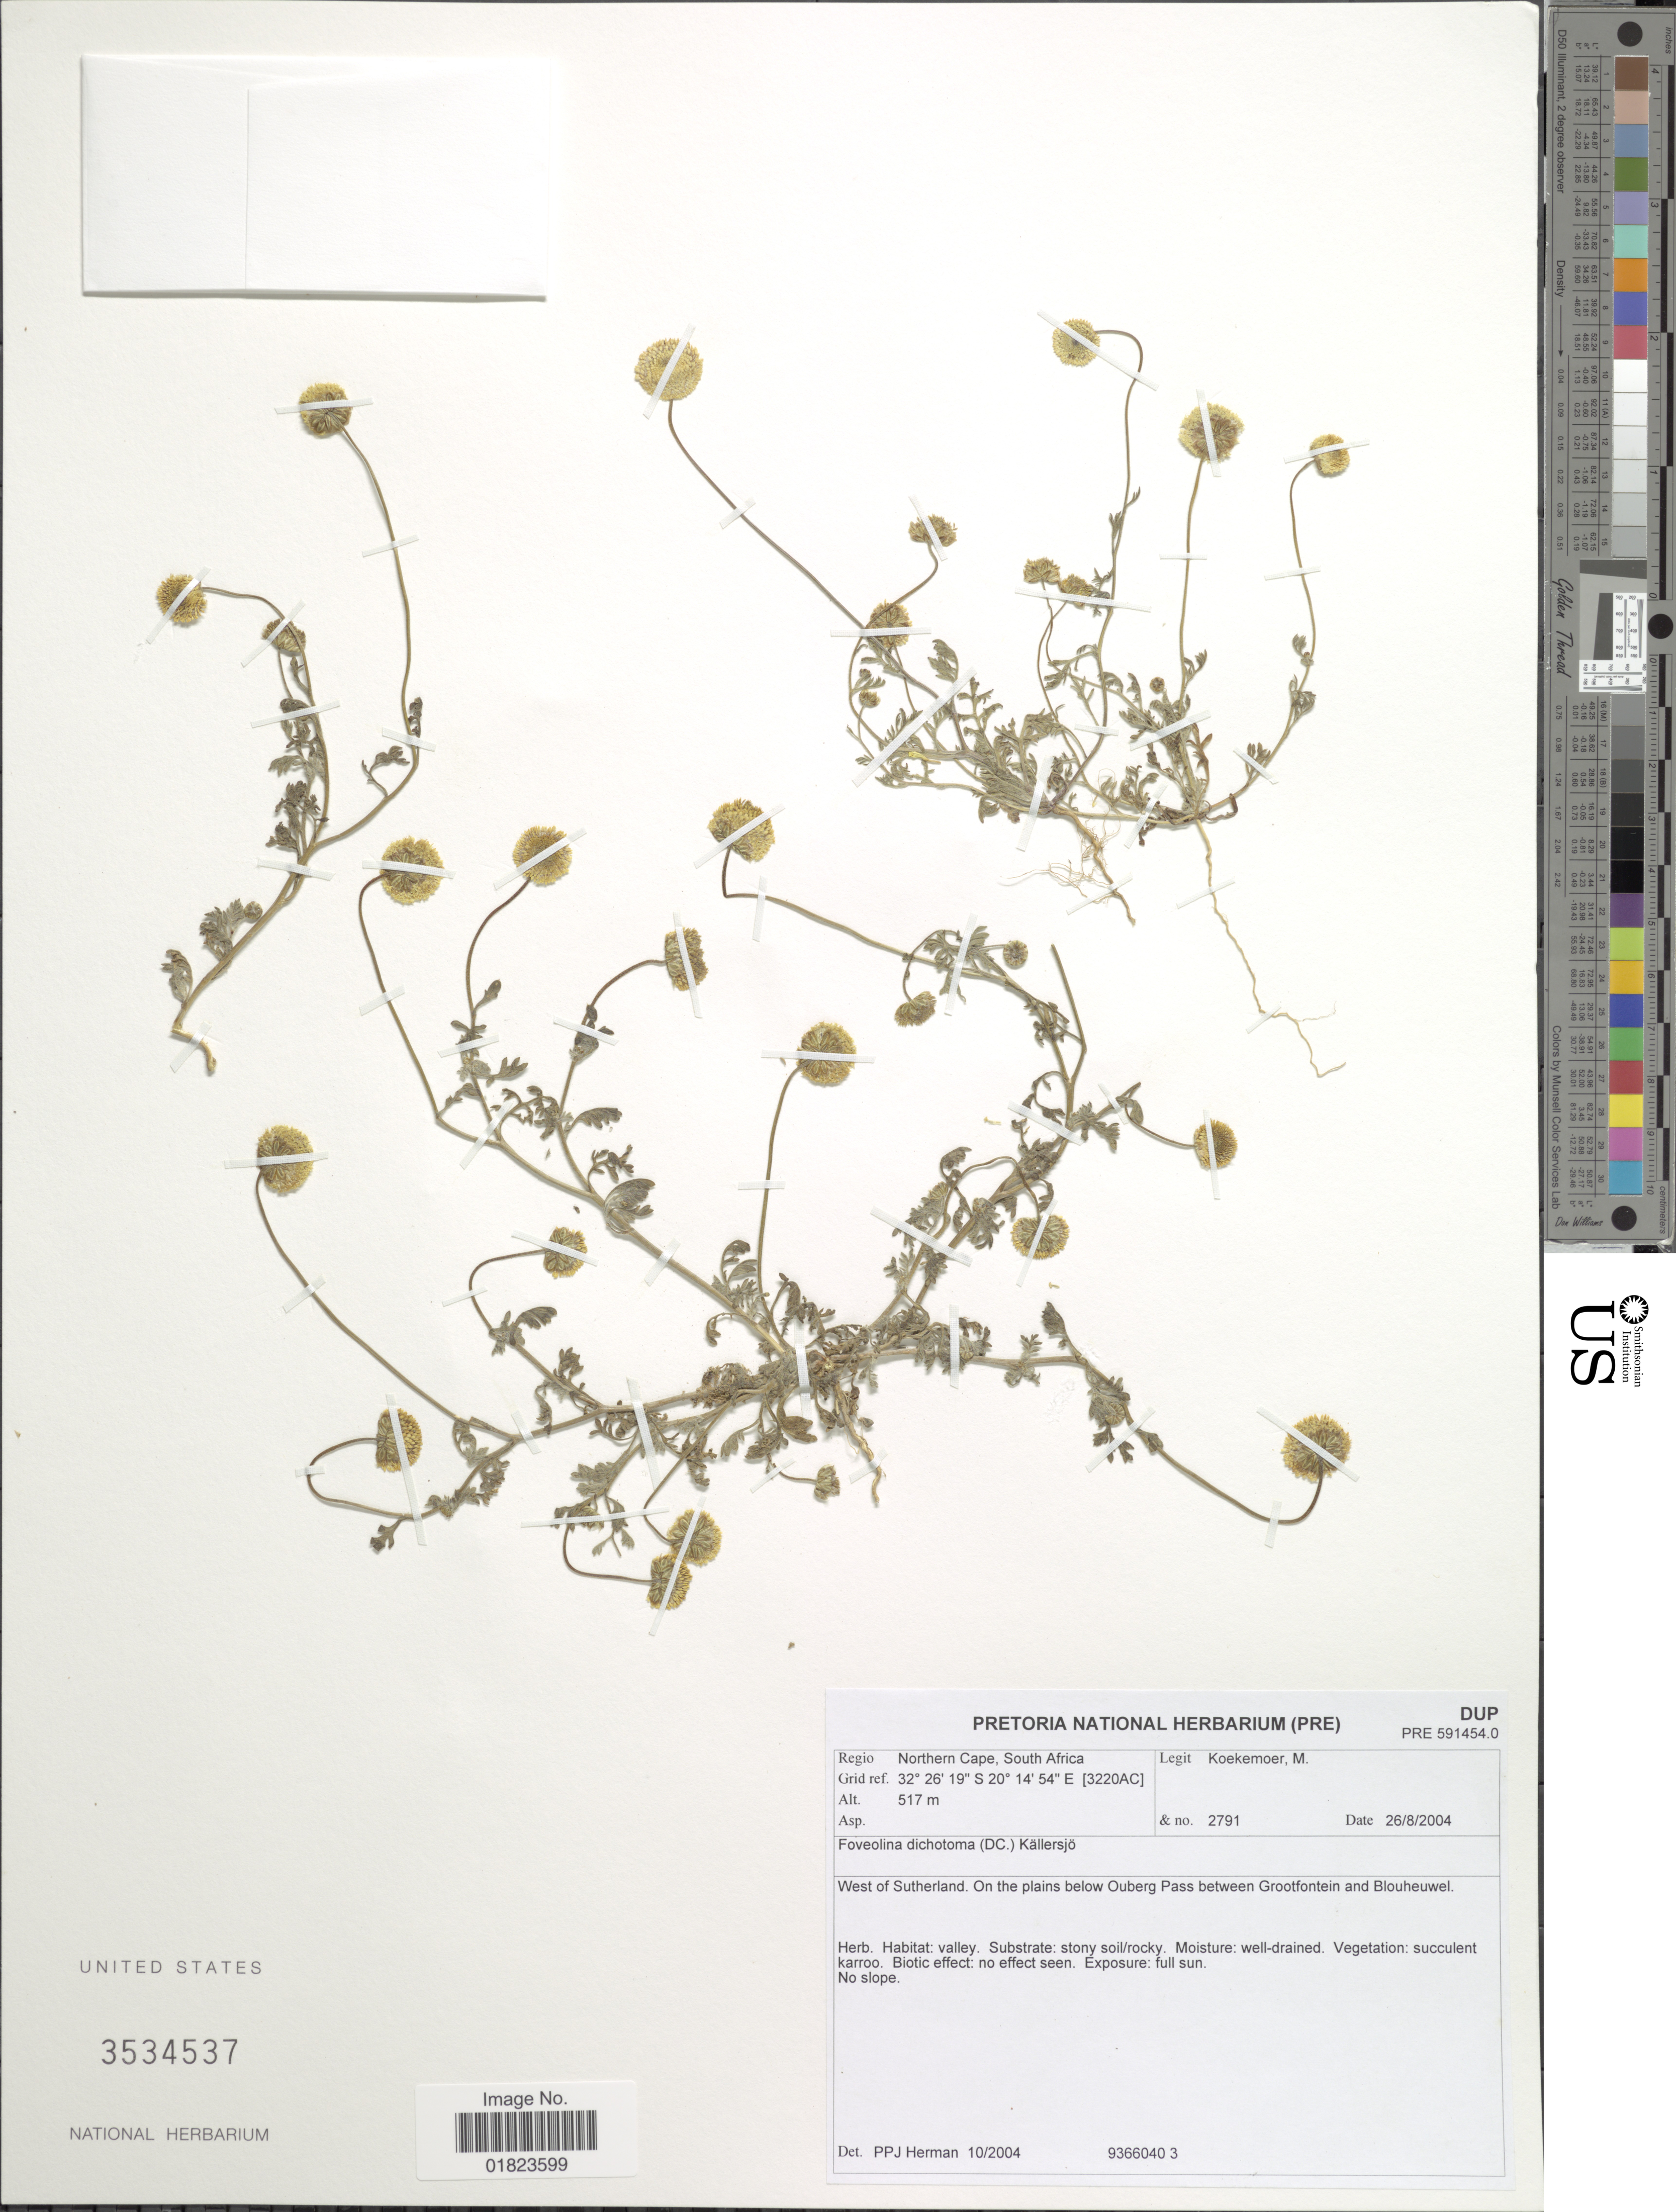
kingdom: Plantae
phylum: Tracheophyta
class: Magnoliopsida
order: Asterales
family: Asteraceae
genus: Foveolina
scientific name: Foveolina dichotoma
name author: (DC.) Källersjö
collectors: M. Koekemoer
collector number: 2791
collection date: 2004-08-26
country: South Africa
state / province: Northern Cape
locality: Regio Northern Cape, South Africa. West of Sutherland, On the plains Ouberg Pass between Grootfontein and Blouheuvel.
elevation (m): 517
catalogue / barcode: US 3534537